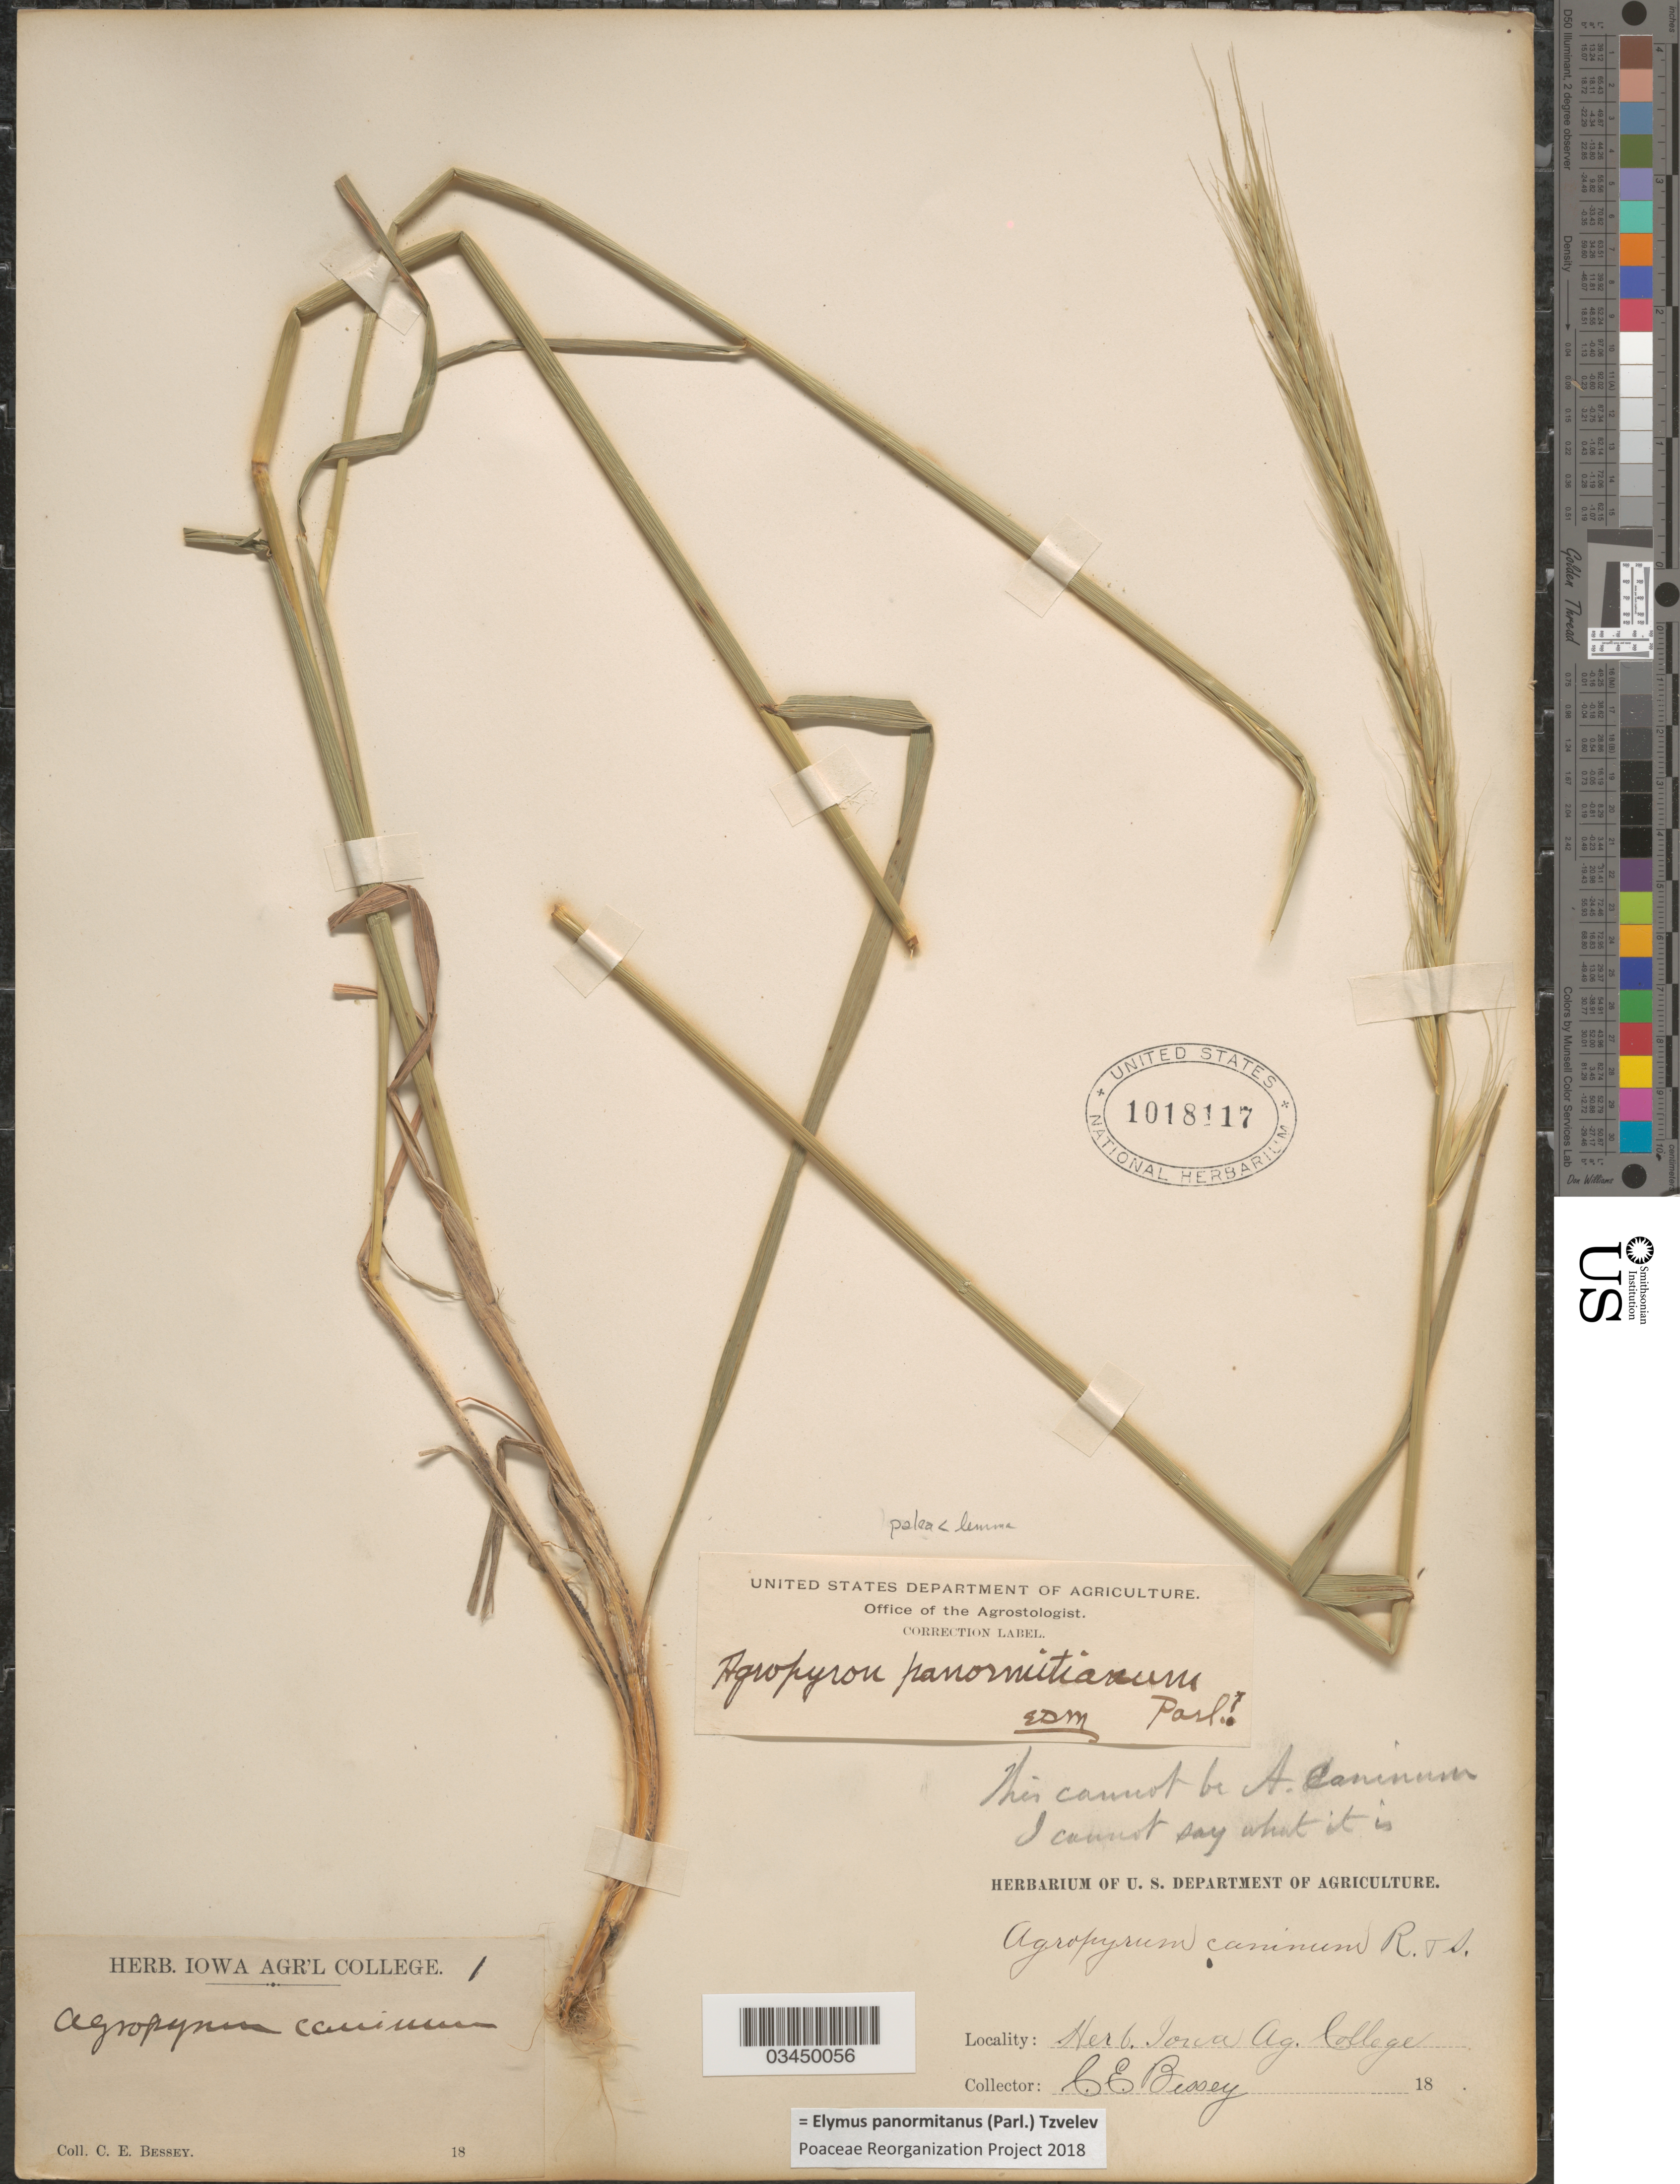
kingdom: Plantae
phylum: Tracheophyta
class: Liliopsida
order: Poales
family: Poaceae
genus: Elymus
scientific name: Elymus panormitanus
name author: (Parl.) Tzvelev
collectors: C. E. Bessey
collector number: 1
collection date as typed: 18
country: United States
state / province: Iowa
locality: Herb. Iowa Ag. College.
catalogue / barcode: US 1018117